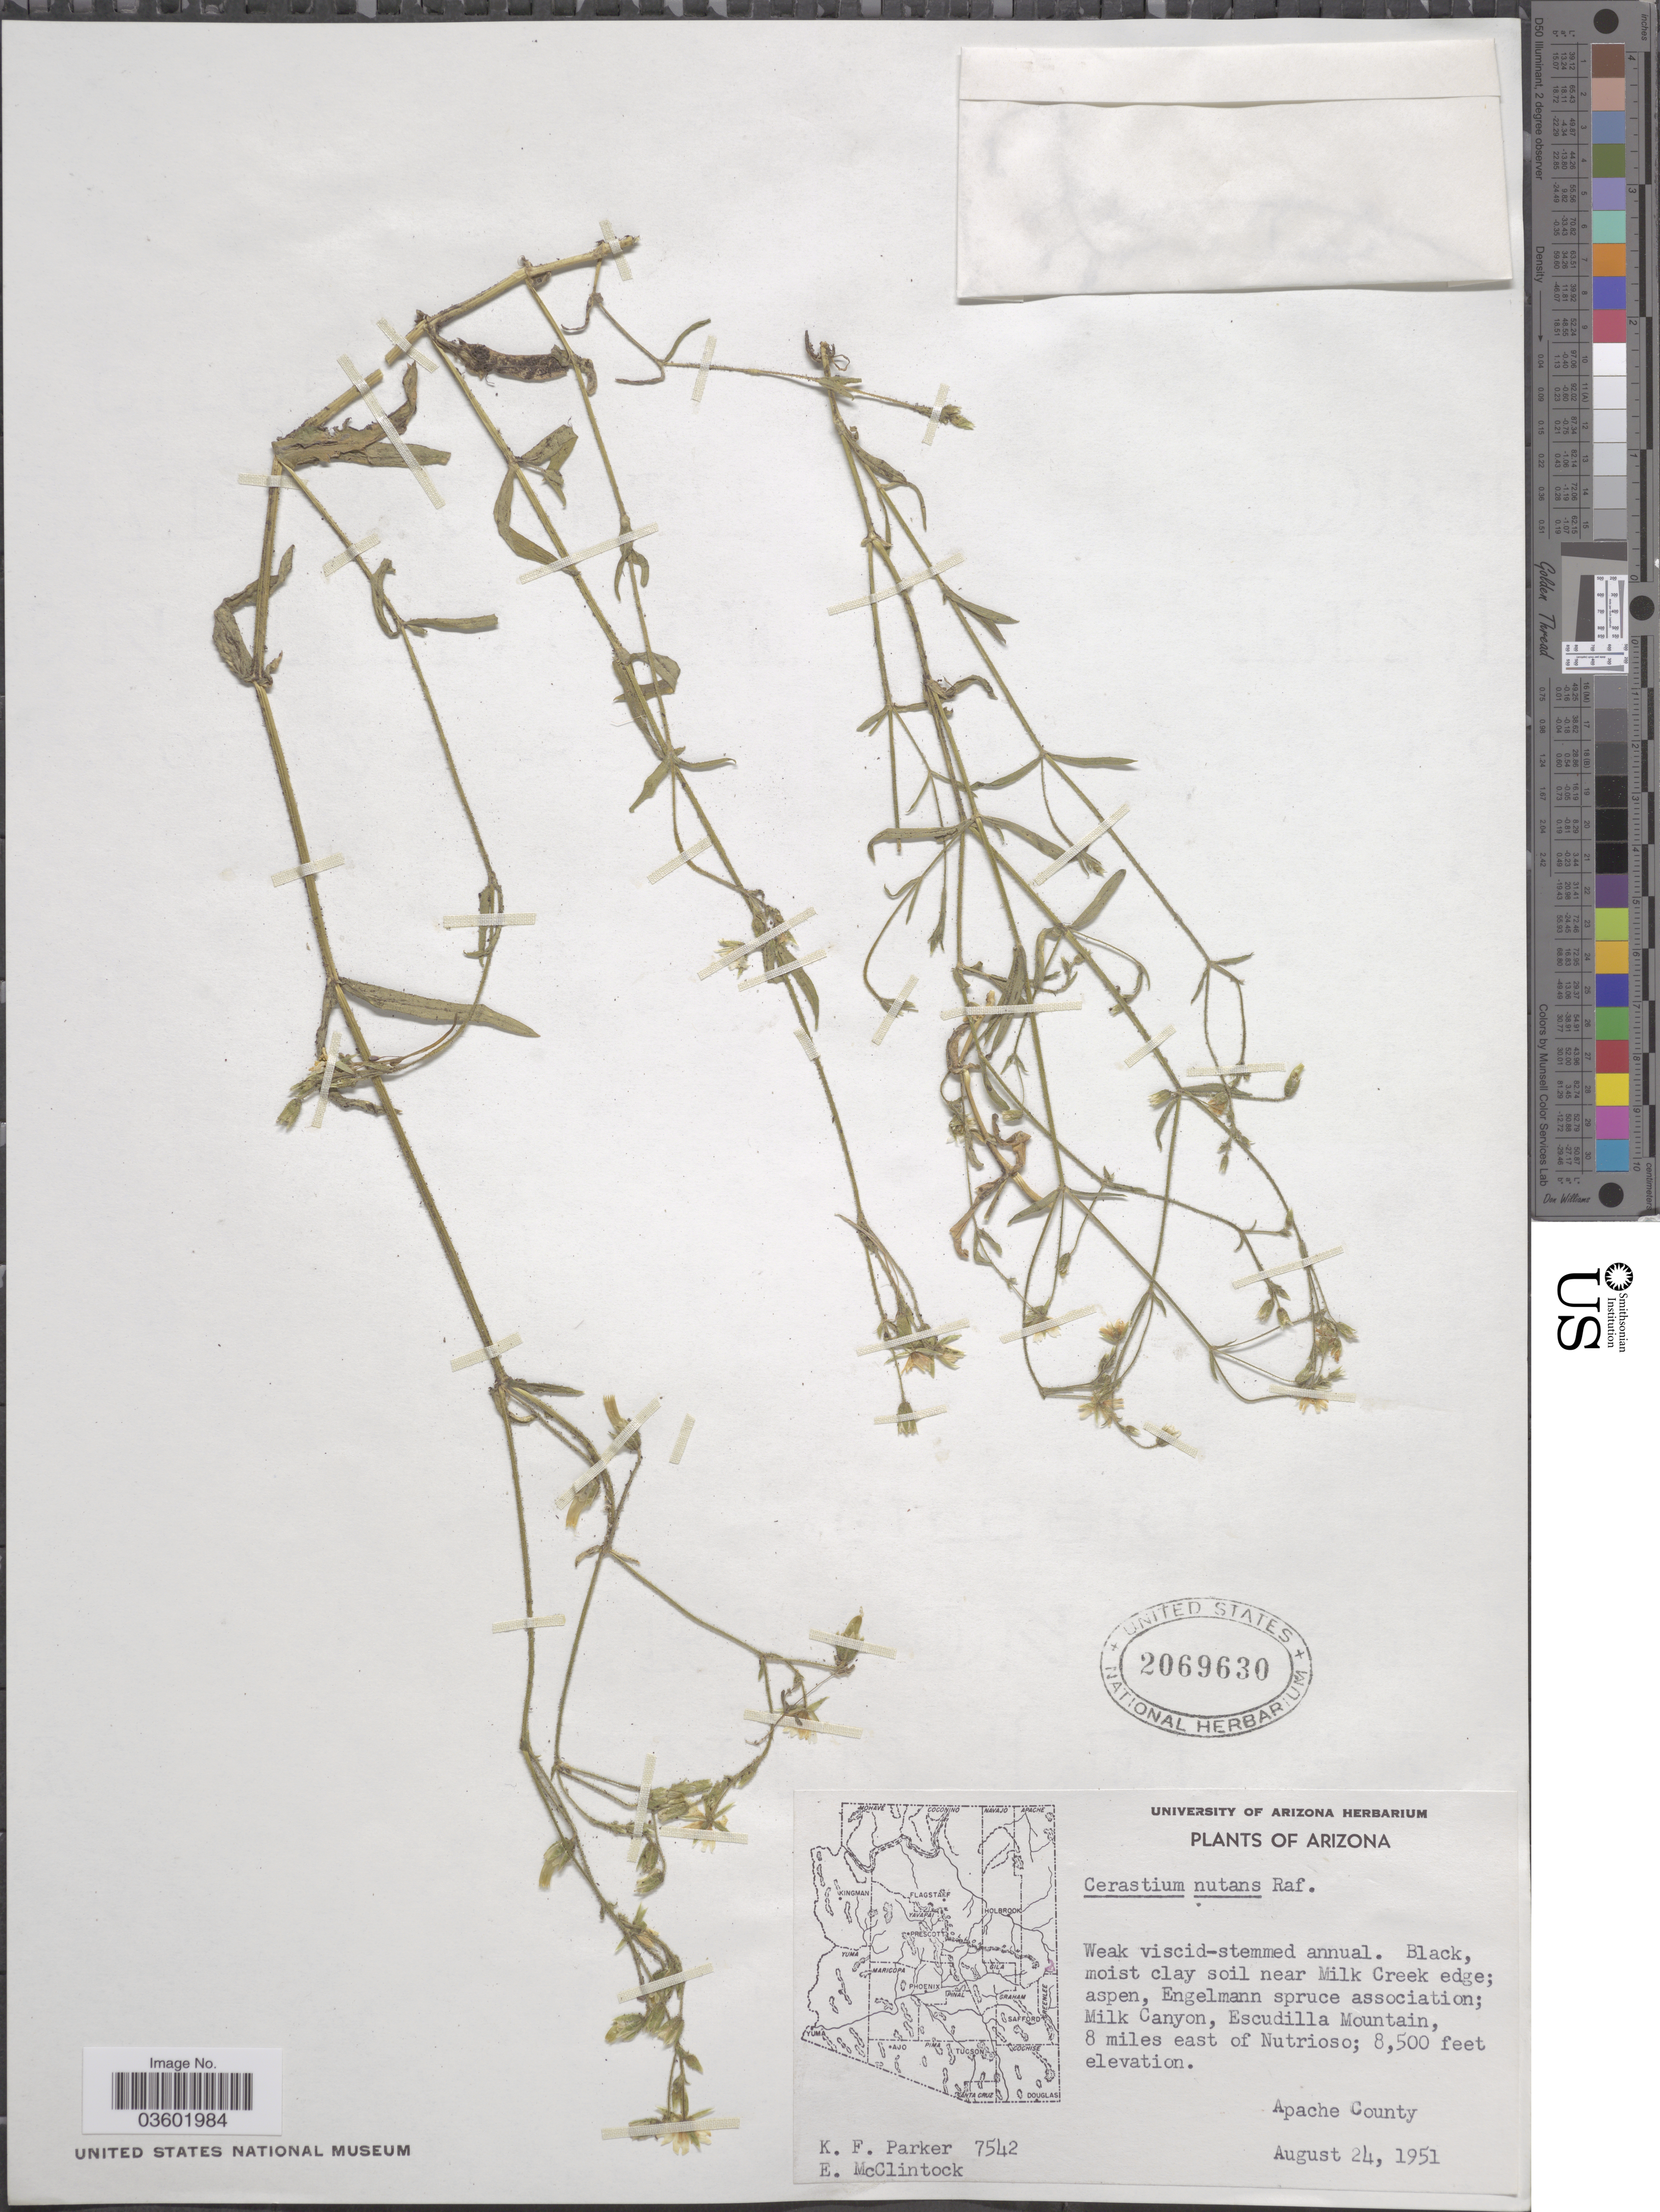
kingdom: Plantae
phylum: Tracheophyta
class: Magnoliopsida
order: Caryophyllales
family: Caryophyllaceae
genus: Cerastium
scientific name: Cerastium sericeum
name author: Pourr.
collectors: K. F. Parker & E. McClintock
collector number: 7545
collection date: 1951-08-24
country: United States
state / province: Arizona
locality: Near Milk Creek edge; aspen, Engelmann. Milk Canyon, Escudilla Mountain, 8 miles east of Nutrioso. Apache County.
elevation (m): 2591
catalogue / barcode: US 2069630